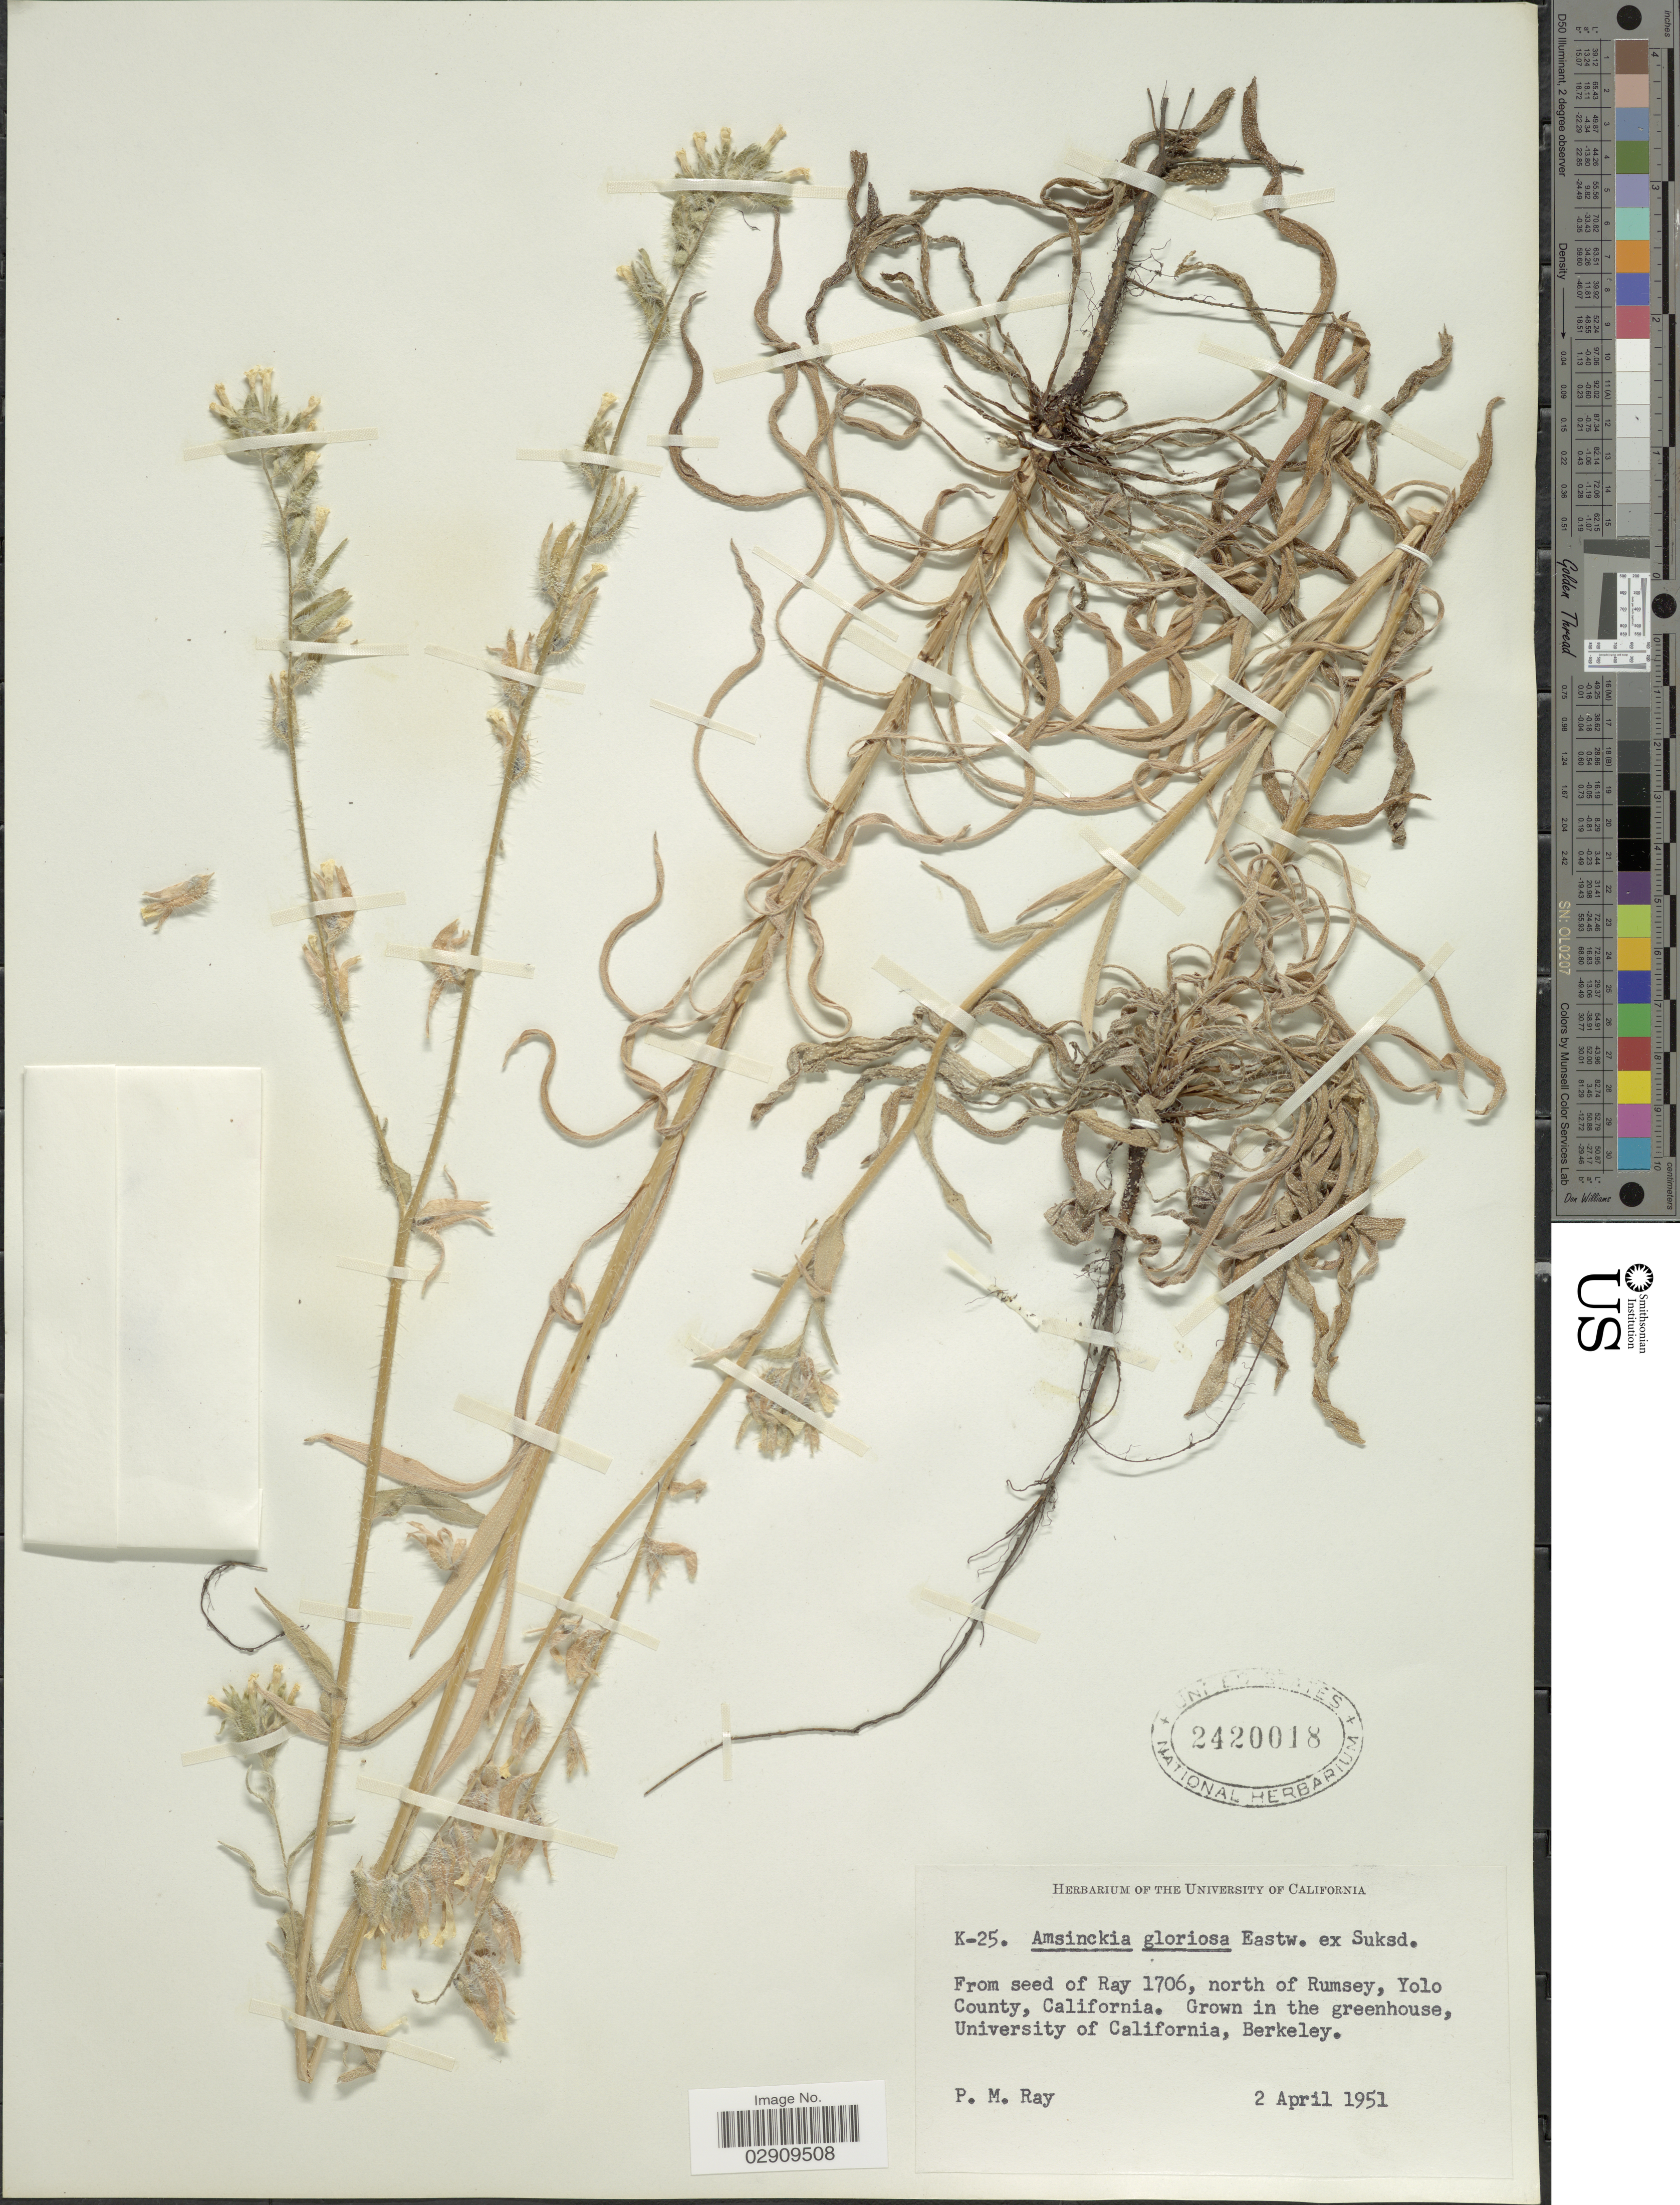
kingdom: Plantae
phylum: Tracheophyta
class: Magnoliopsida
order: Boraginales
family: Boraginaceae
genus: Amsinckia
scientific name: Amsinckia tessellata var. gloriosa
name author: (Eastw. ex Suksd.) Hoover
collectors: P. Ray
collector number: K-25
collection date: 1951-04-02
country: United States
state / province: California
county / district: Alameda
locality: Grown in the greenhouse, University of California, Berkeley.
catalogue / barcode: US 2420018